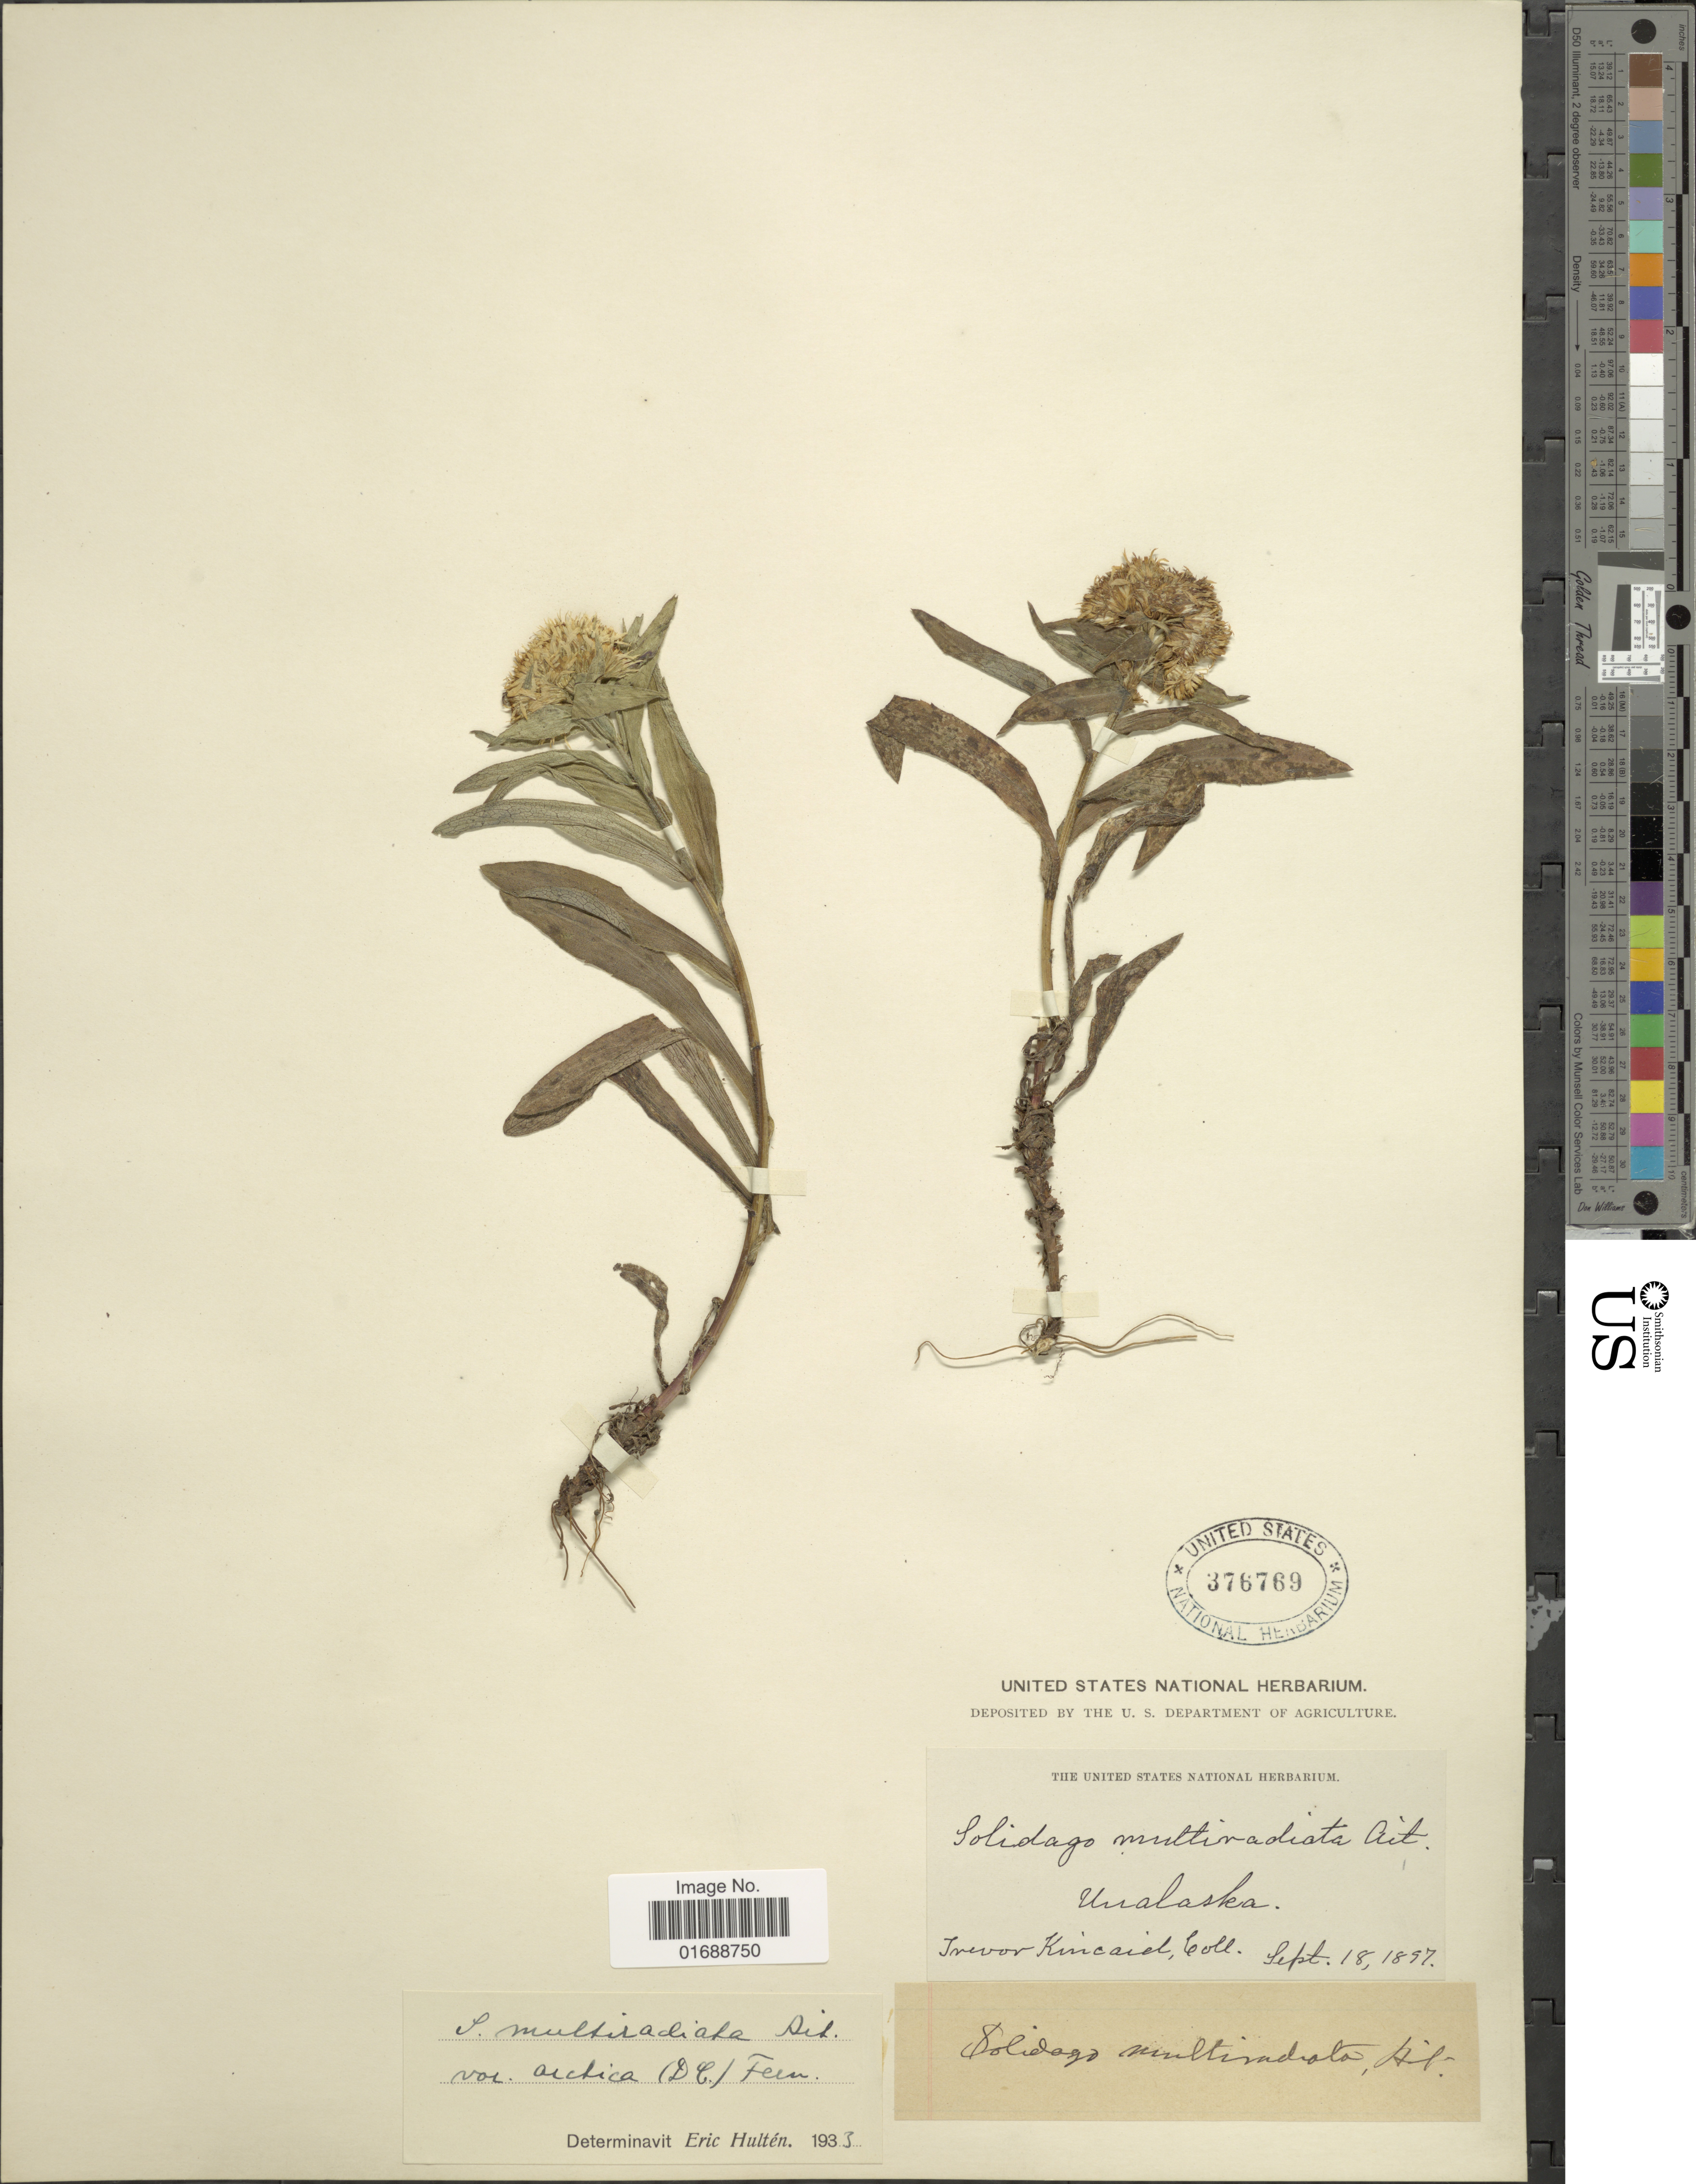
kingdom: Plantae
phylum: Tracheophyta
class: Magnoliopsida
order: Asterales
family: Asteraceae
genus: Solidago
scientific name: Solidago multiradiata var. arctica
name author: (DC.) Fernald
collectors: T. C. Kincaid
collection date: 1897-09-18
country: United States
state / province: Alaska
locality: Unalaska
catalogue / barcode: US 376769